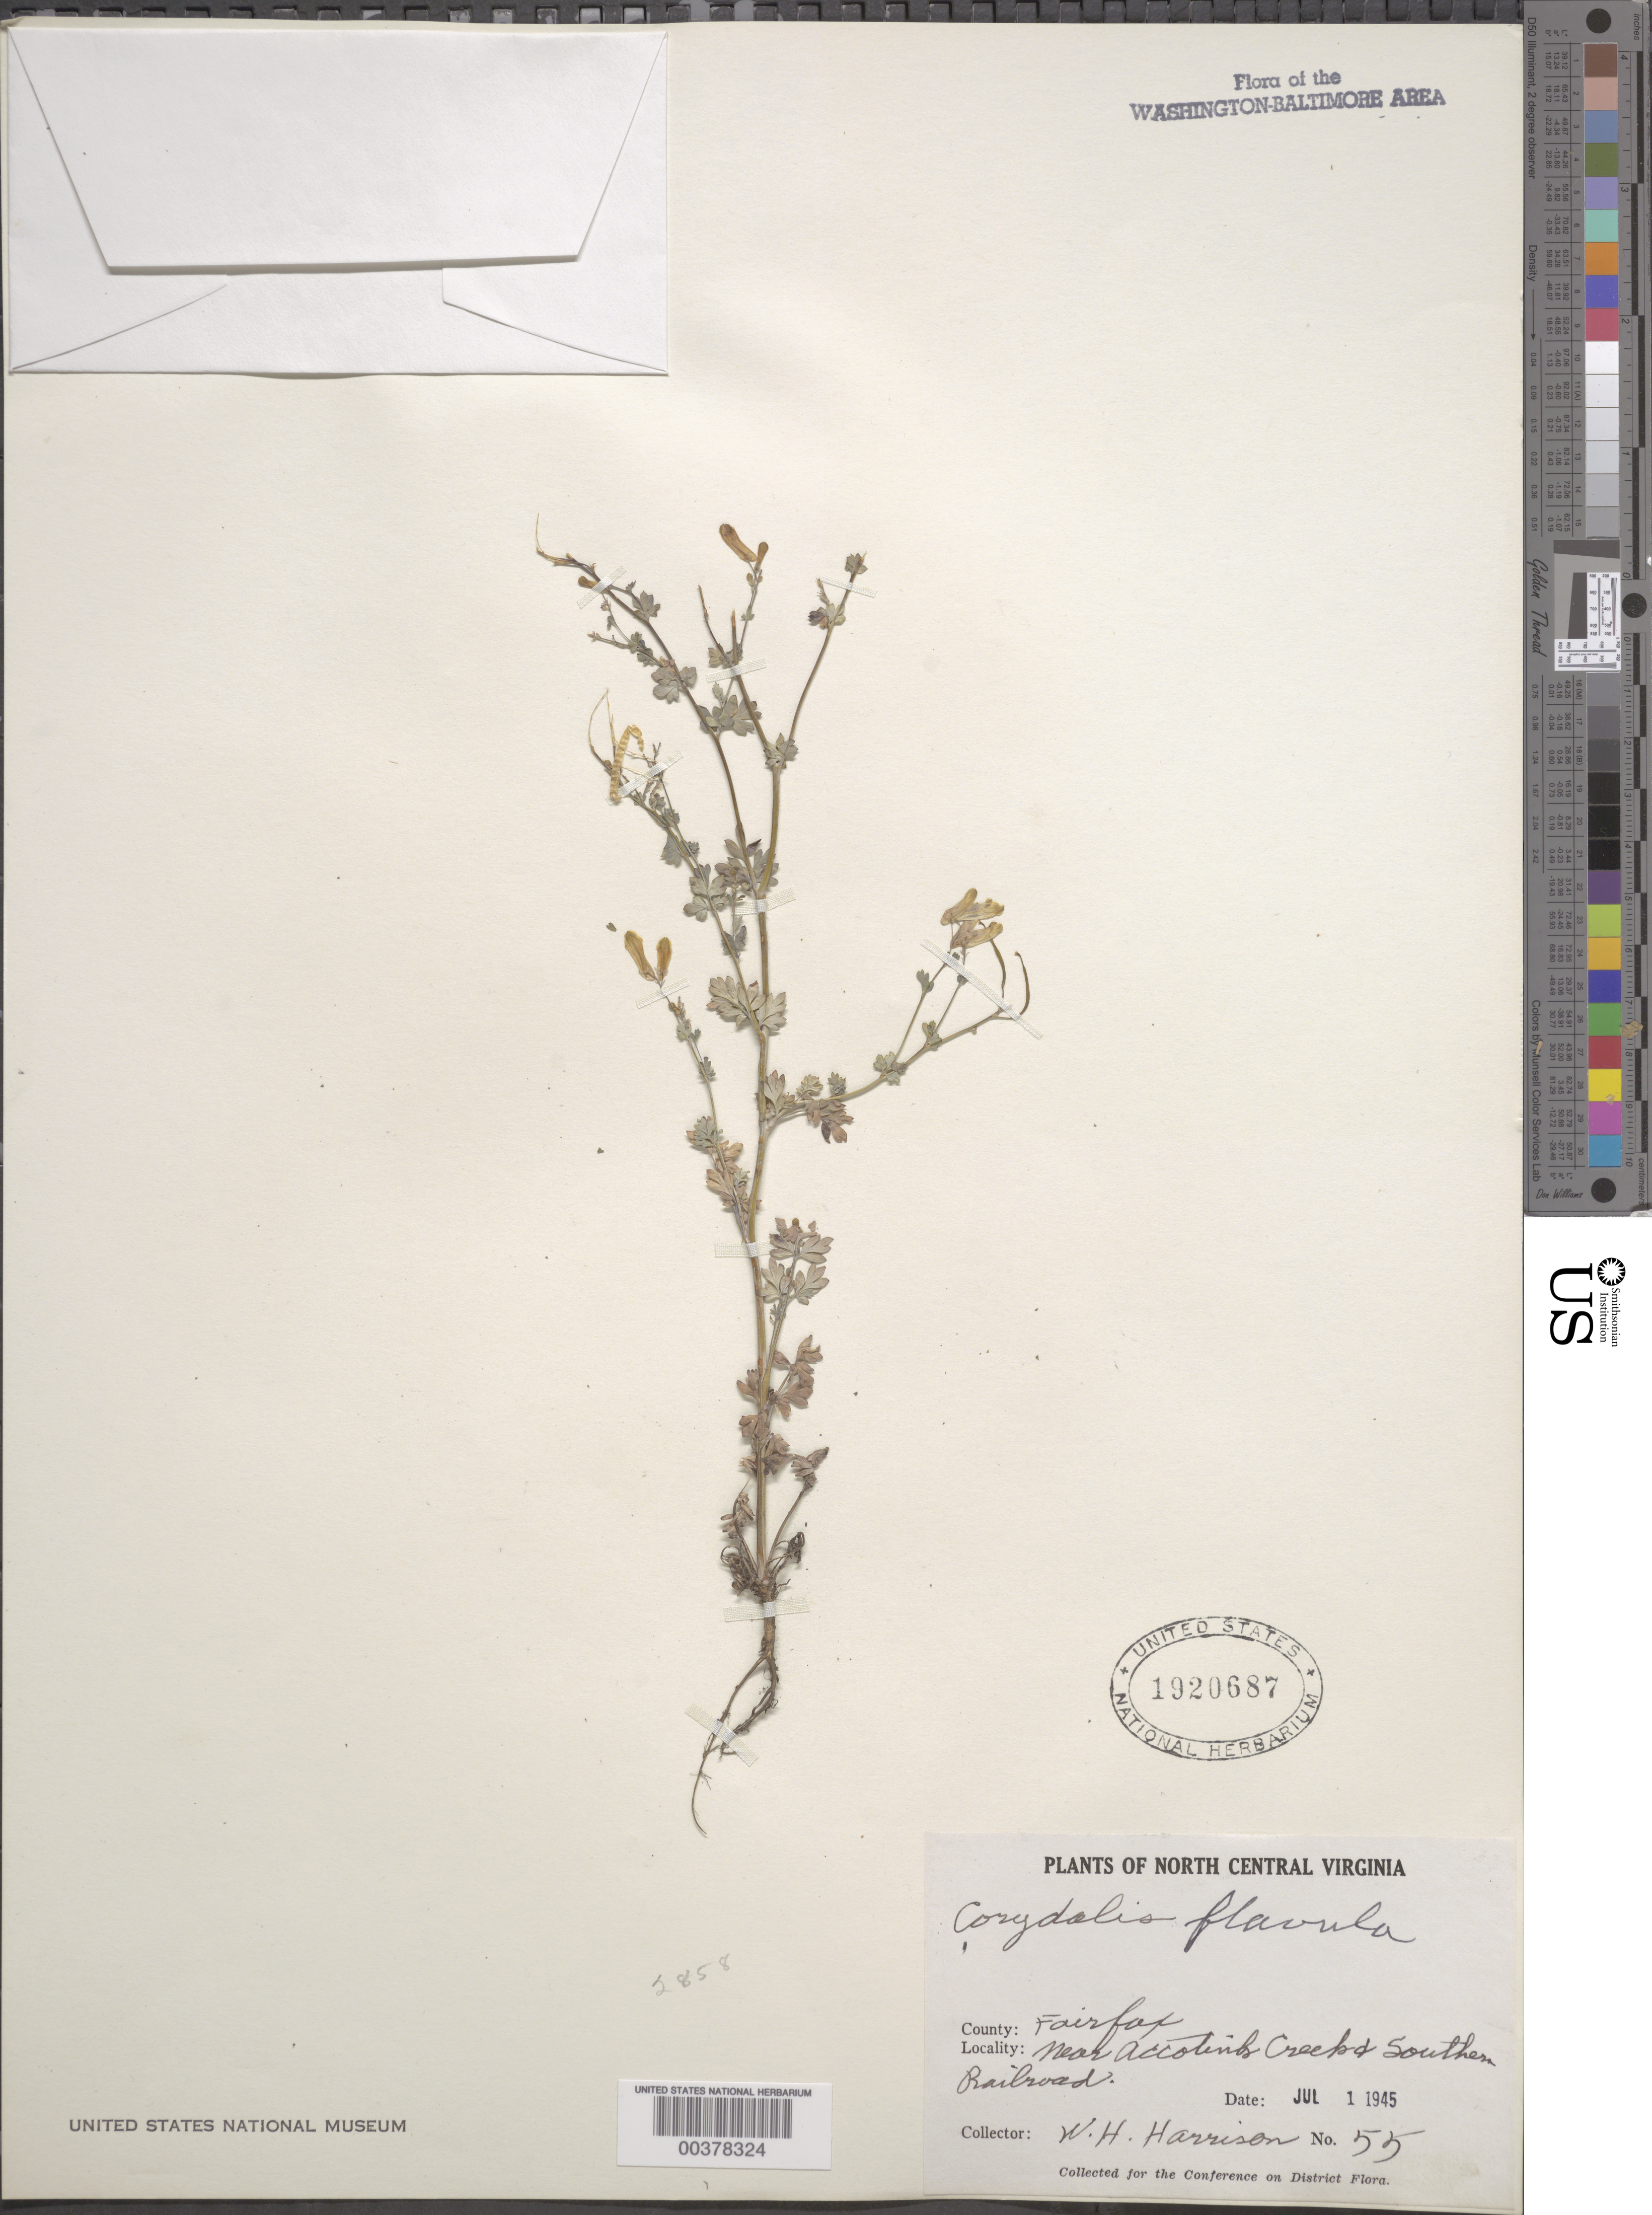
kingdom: Plantae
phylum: Tracheophyta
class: Magnoliopsida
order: Ranunculales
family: Papaveraceae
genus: Corydalis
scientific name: Corydalis flavula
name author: (Raf.) DC.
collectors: W. H. Harrison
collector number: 55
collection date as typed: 01 Jul 1945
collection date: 1945-07-01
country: United States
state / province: Virginia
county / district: Fairfax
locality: Accotink Creek and Southern Railroad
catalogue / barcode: US 1920687